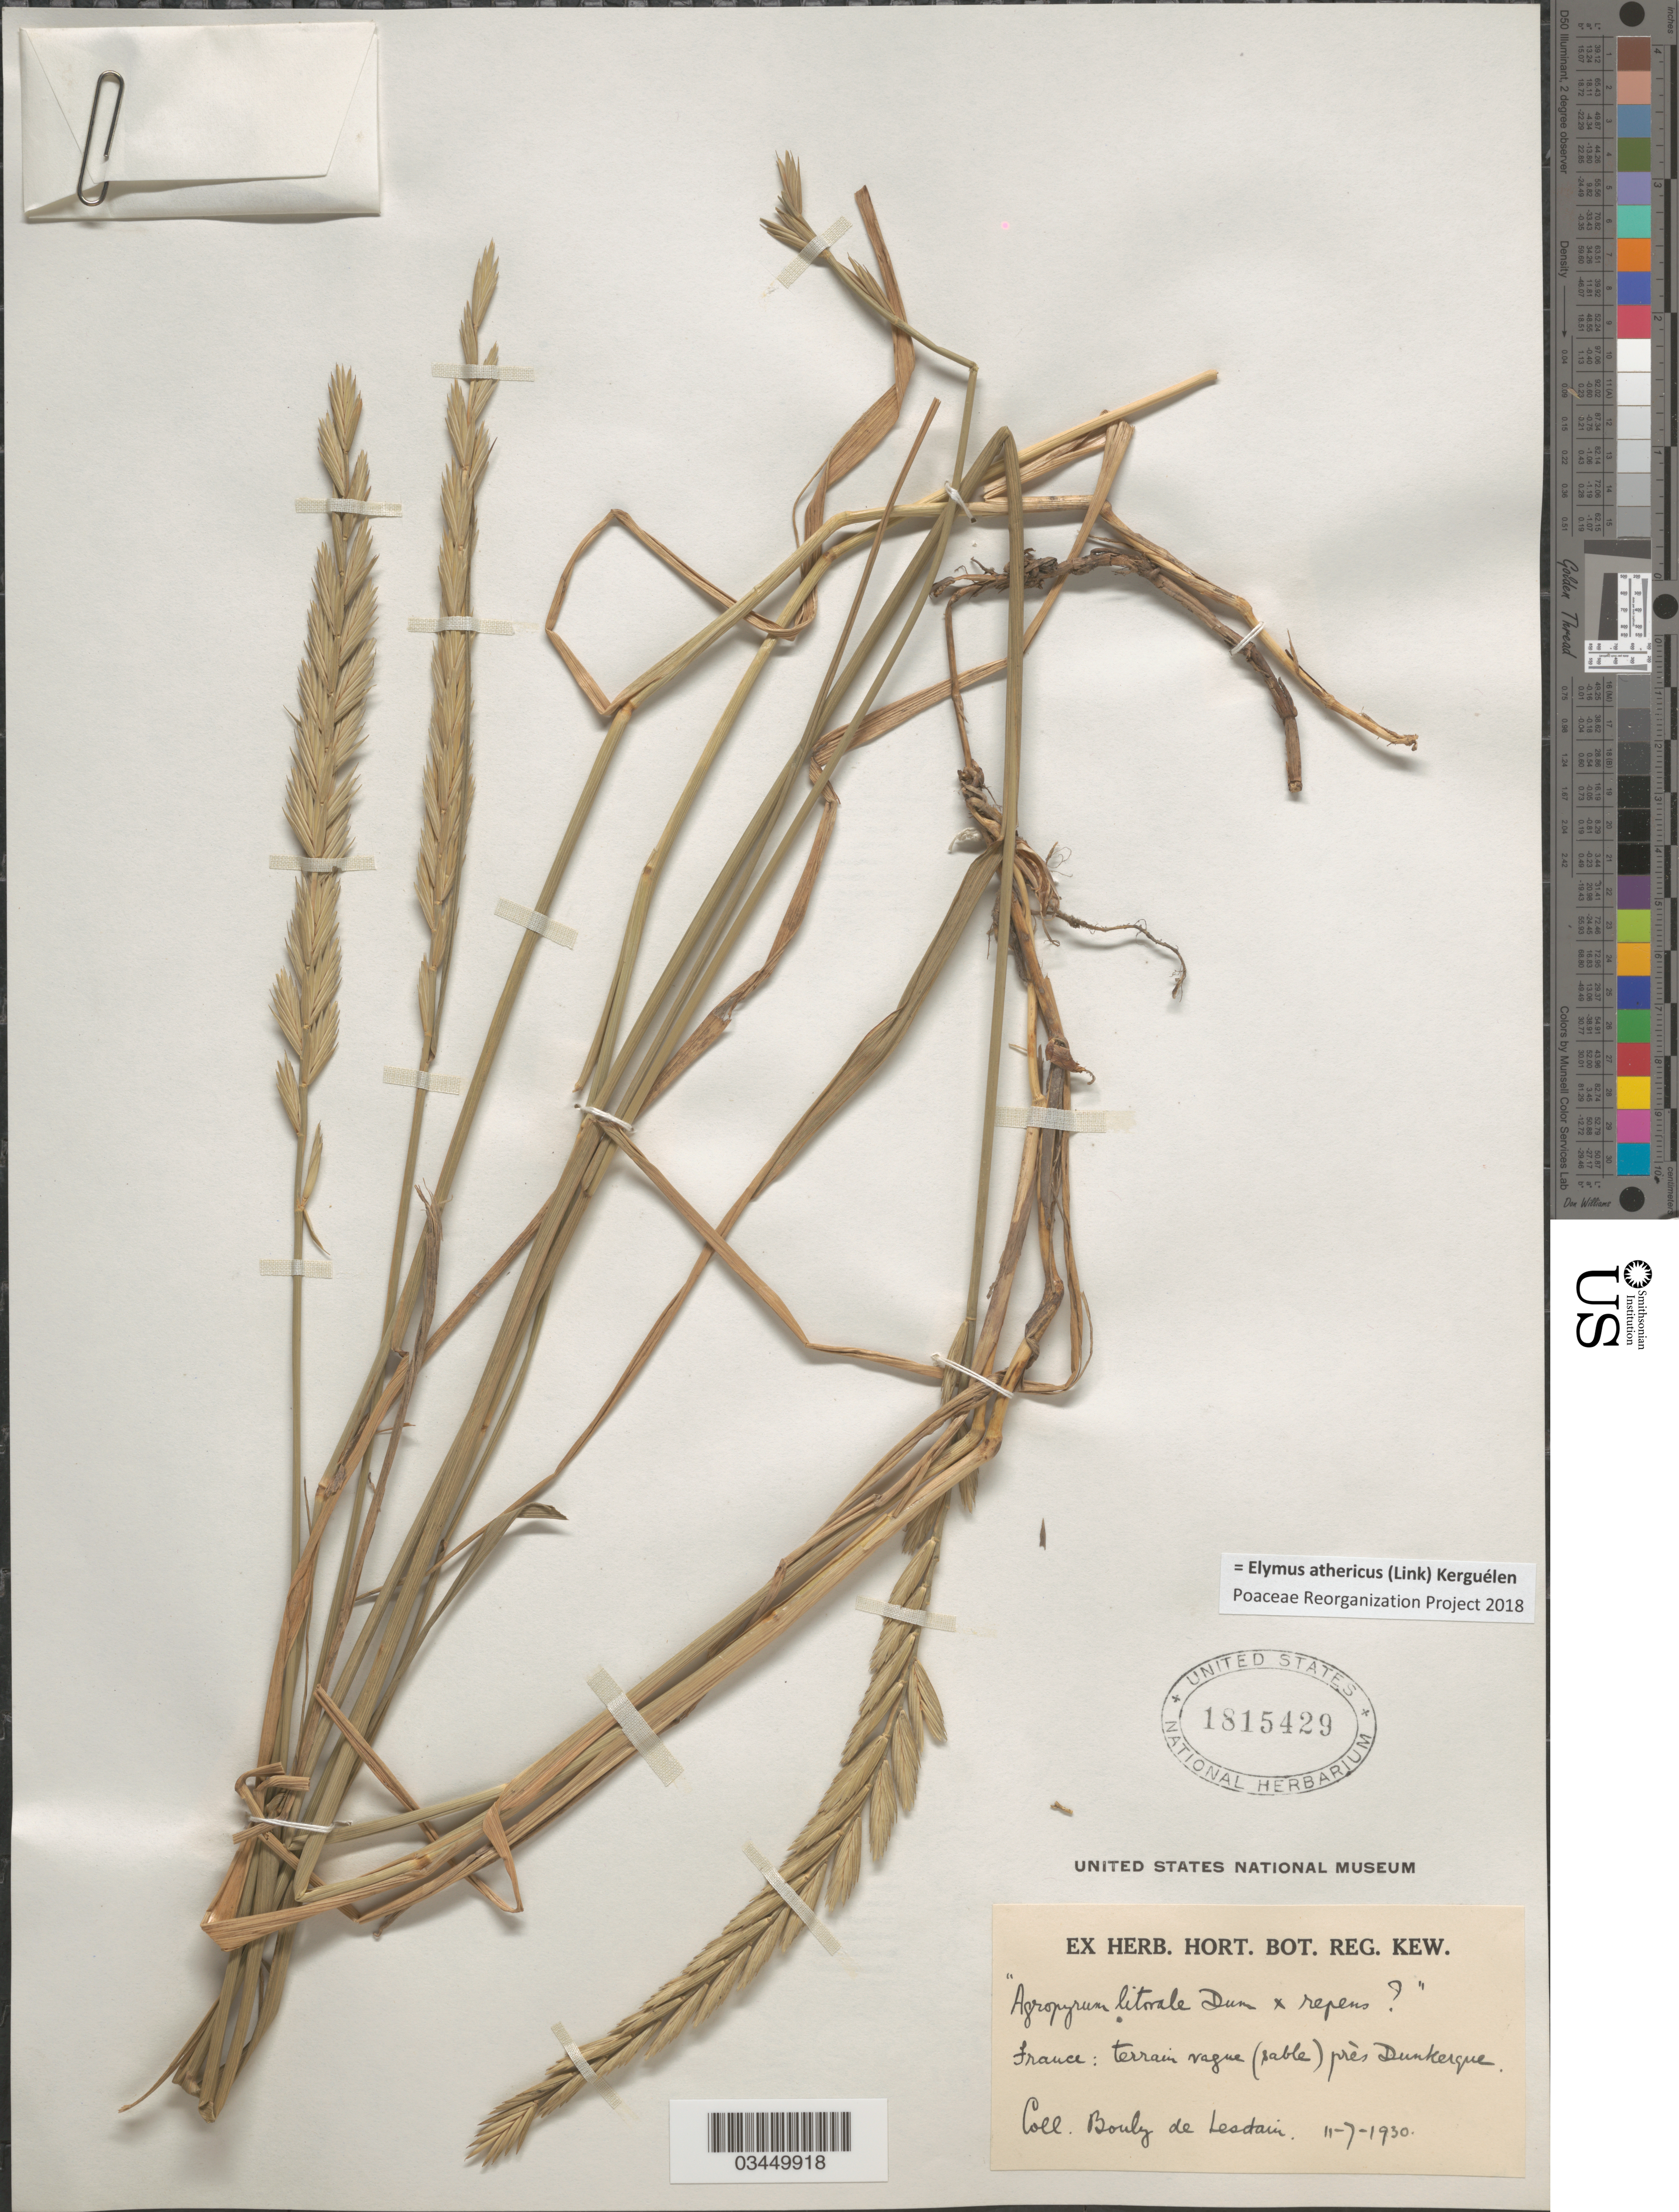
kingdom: Plantae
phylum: Tracheophyta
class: Liliopsida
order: Poales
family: Poaceae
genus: Elymus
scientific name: Elymus athericus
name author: (Link) Kerguélen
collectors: M. Bouly de Lesdain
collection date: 1930-07-11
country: France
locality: Terrain vague (sable) près Dunkerque.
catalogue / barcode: US 1815429